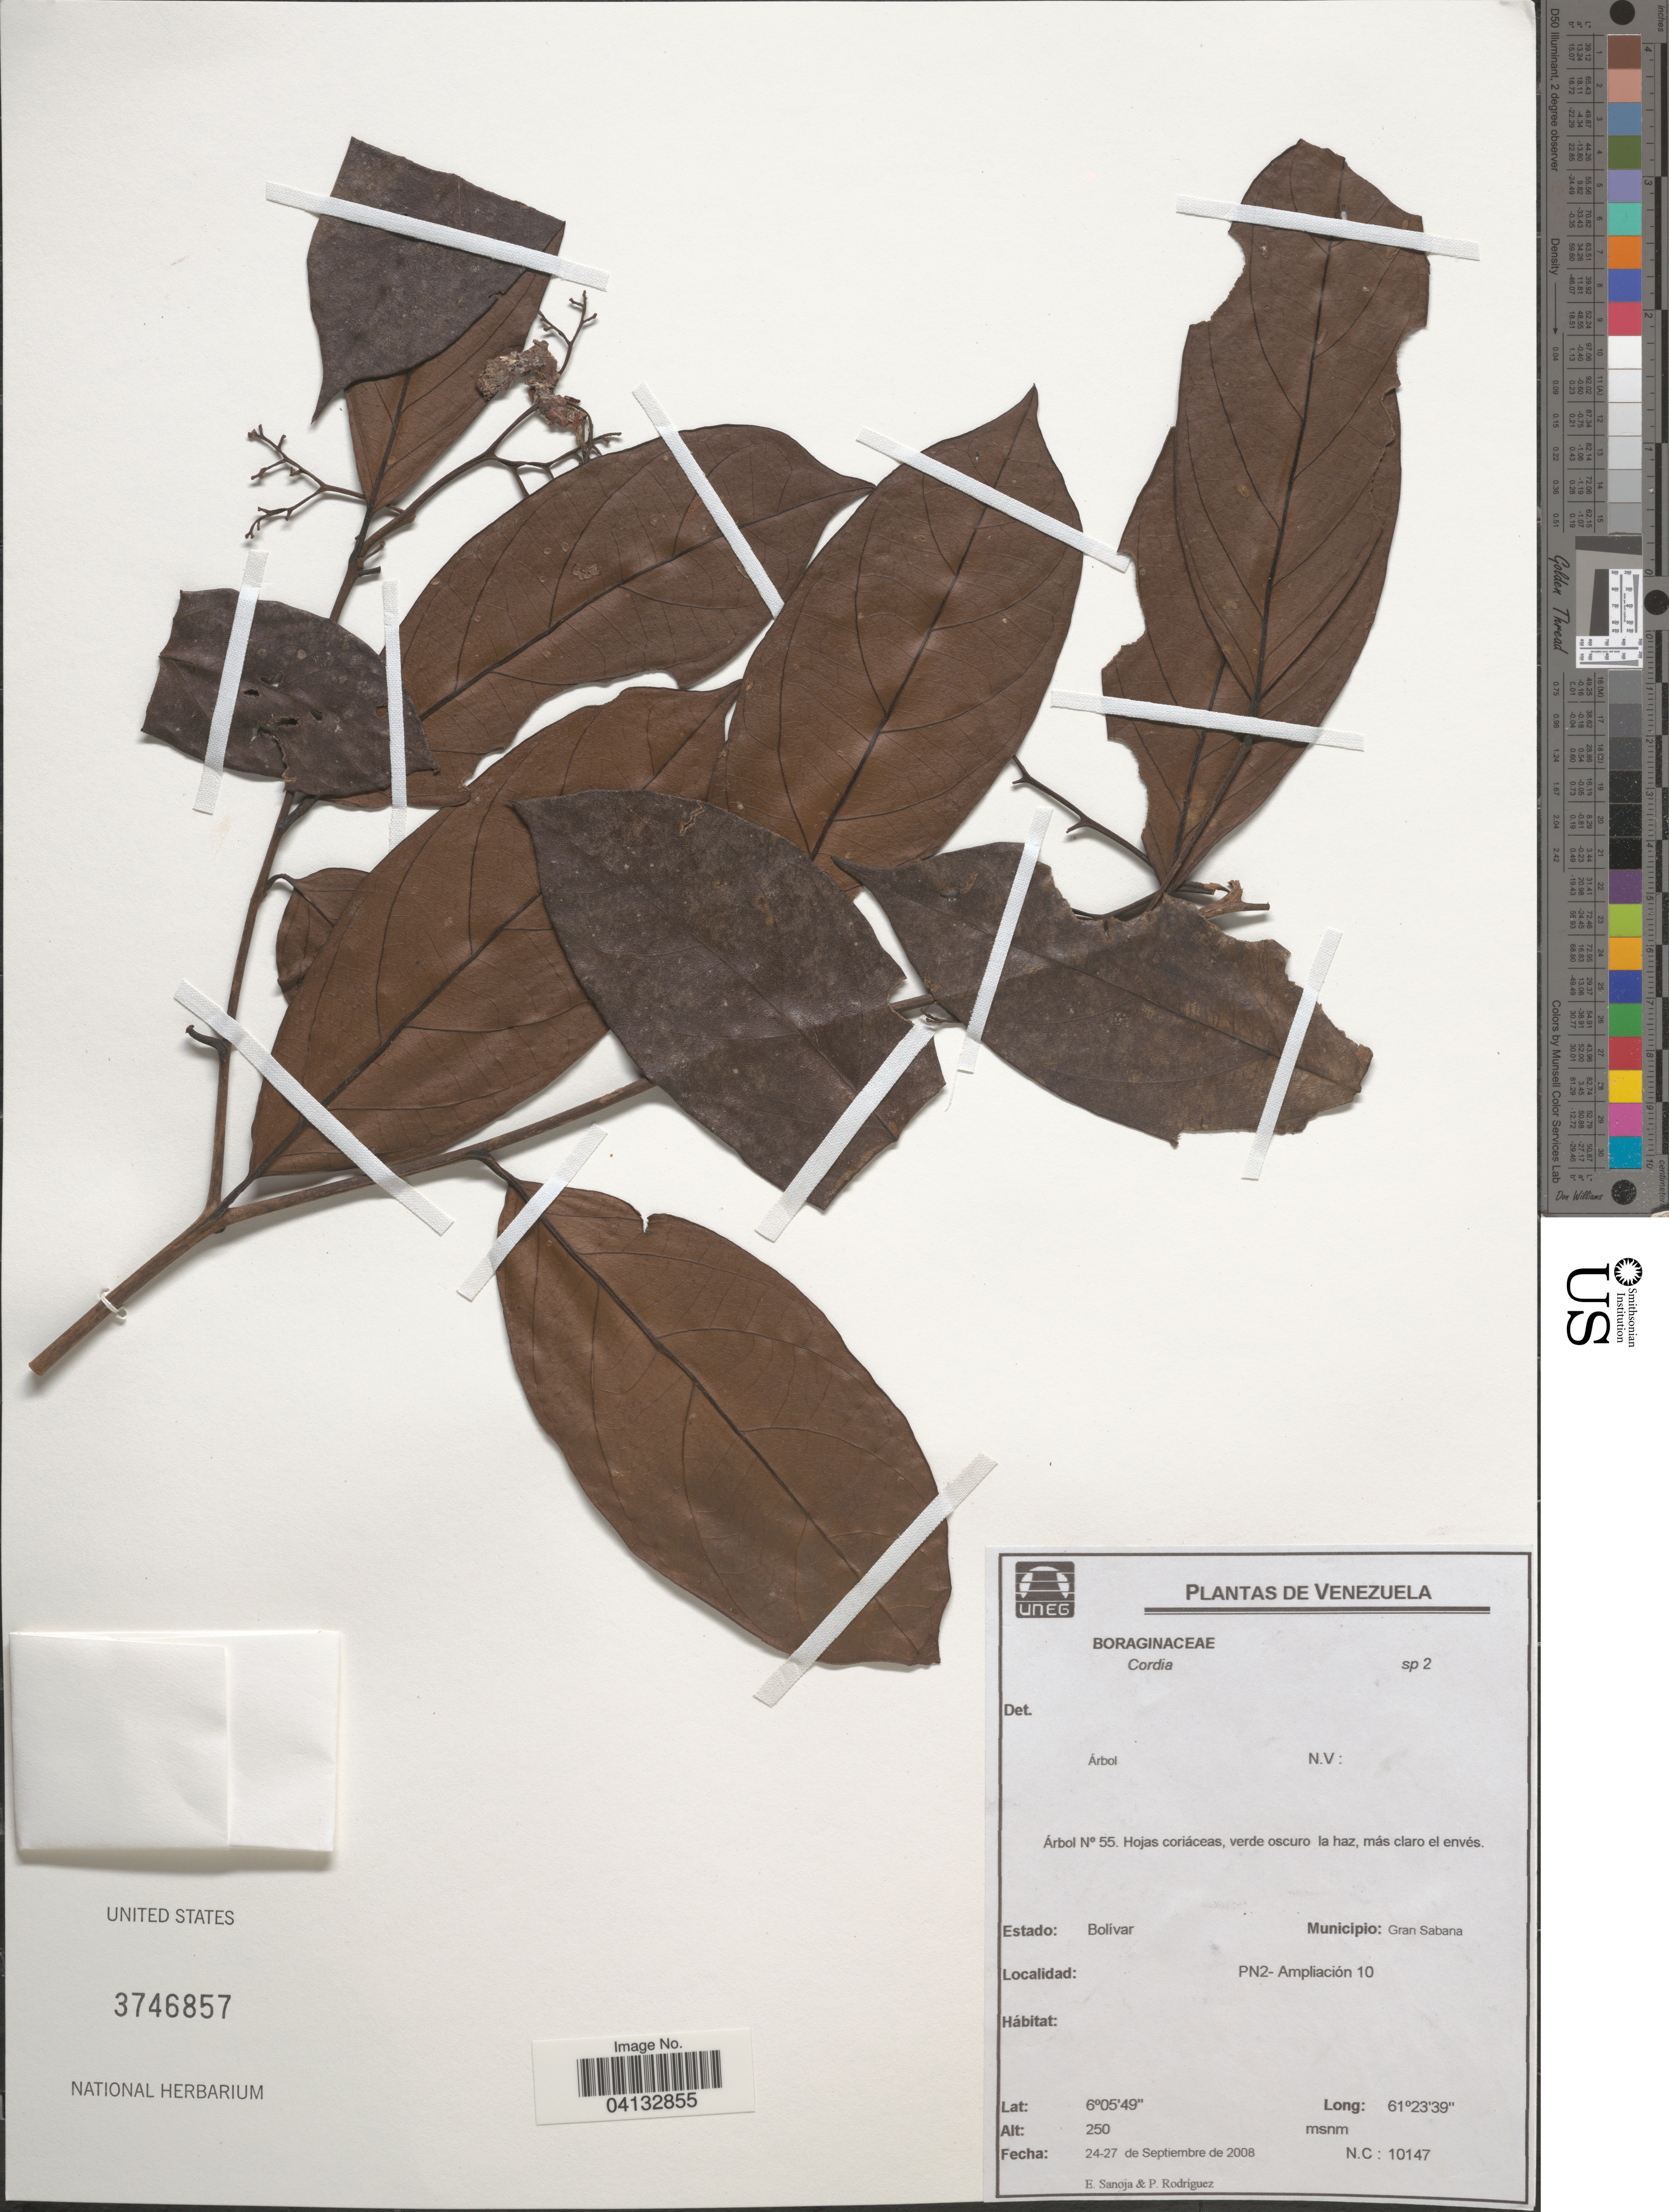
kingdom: Plantae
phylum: Tracheophyta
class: Magnoliopsida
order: Boraginales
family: Cordiaceae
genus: Cordia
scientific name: Cordia sp.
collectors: E. Sanoja & P. Rodríguez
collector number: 10147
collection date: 2008-09-24/2008-09-27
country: Venezuela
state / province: Bolivar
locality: Municipio: Gran Sabana. PN2-Ampliación 10.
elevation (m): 250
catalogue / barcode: US 3746857